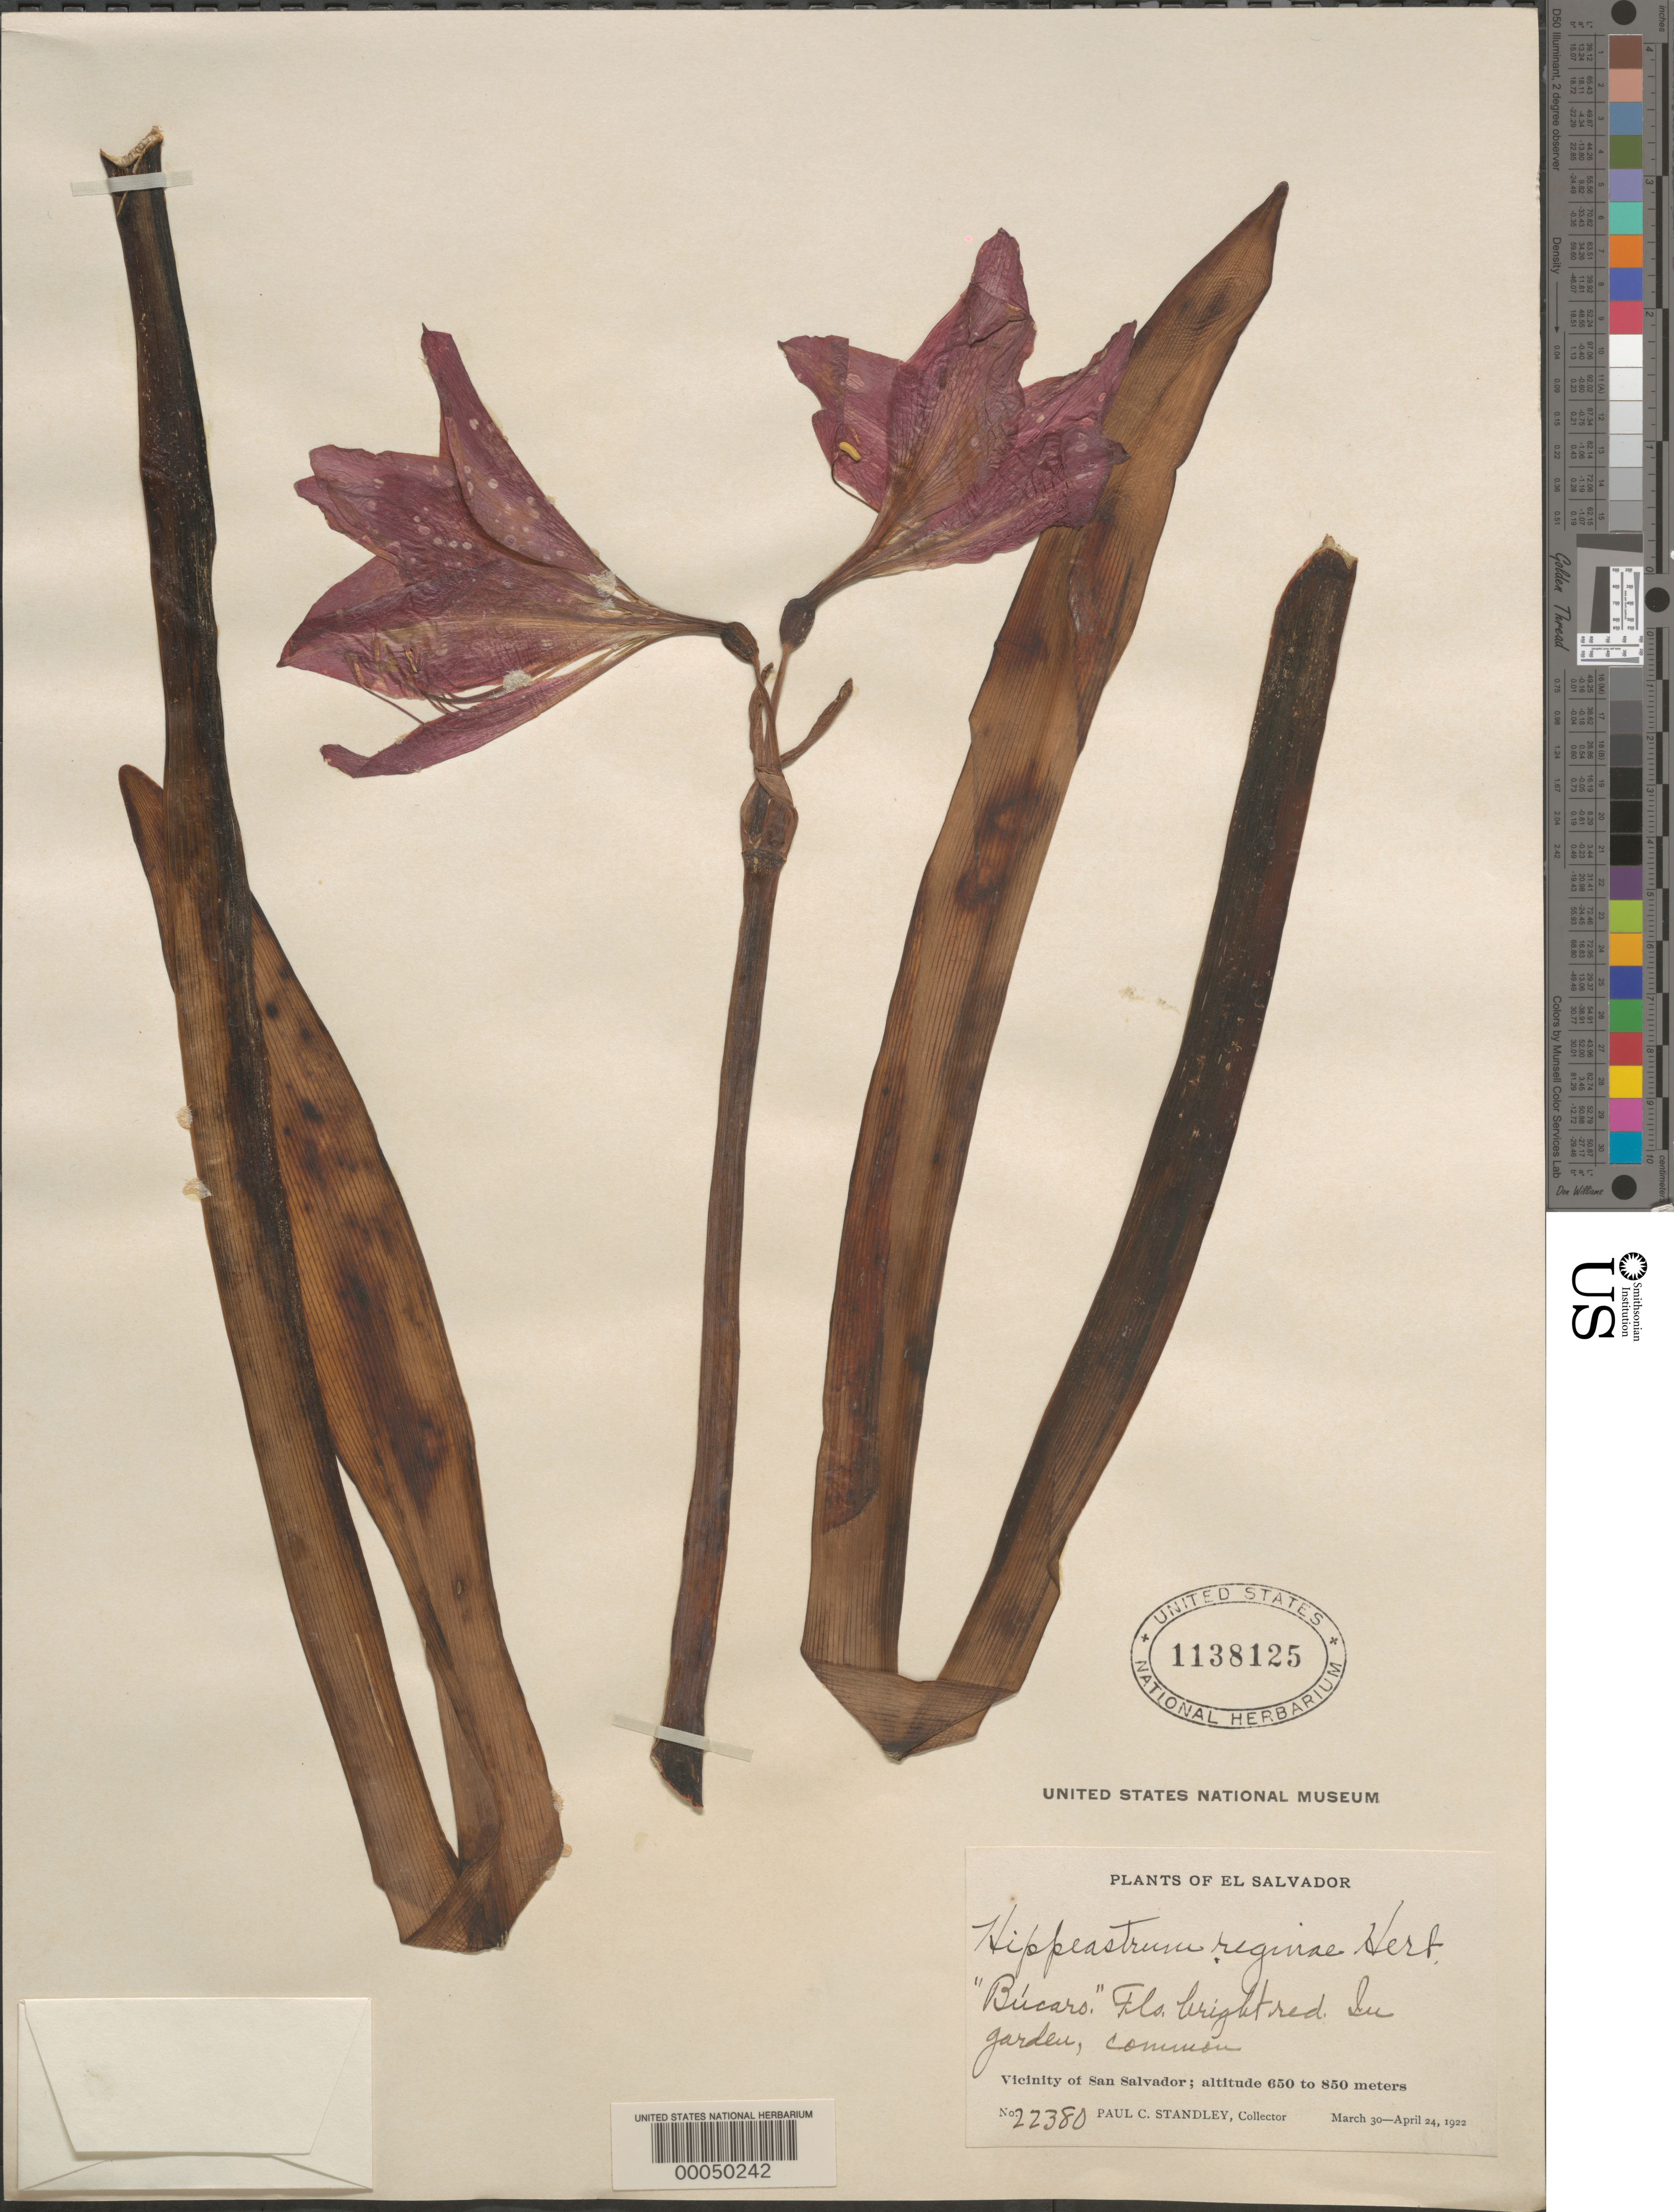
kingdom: Plantae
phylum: Tracheophyta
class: Liliopsida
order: Asparagales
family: Amaryllidaceae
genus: Hippeastrum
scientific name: Hippeastrum reginae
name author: (L.) Herb.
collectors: P. C. Standley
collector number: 22380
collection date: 1922-03-30/1922-04-24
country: El Salvador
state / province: San Salvador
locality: Vicinity of San Salvador.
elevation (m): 650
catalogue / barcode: US 1138125